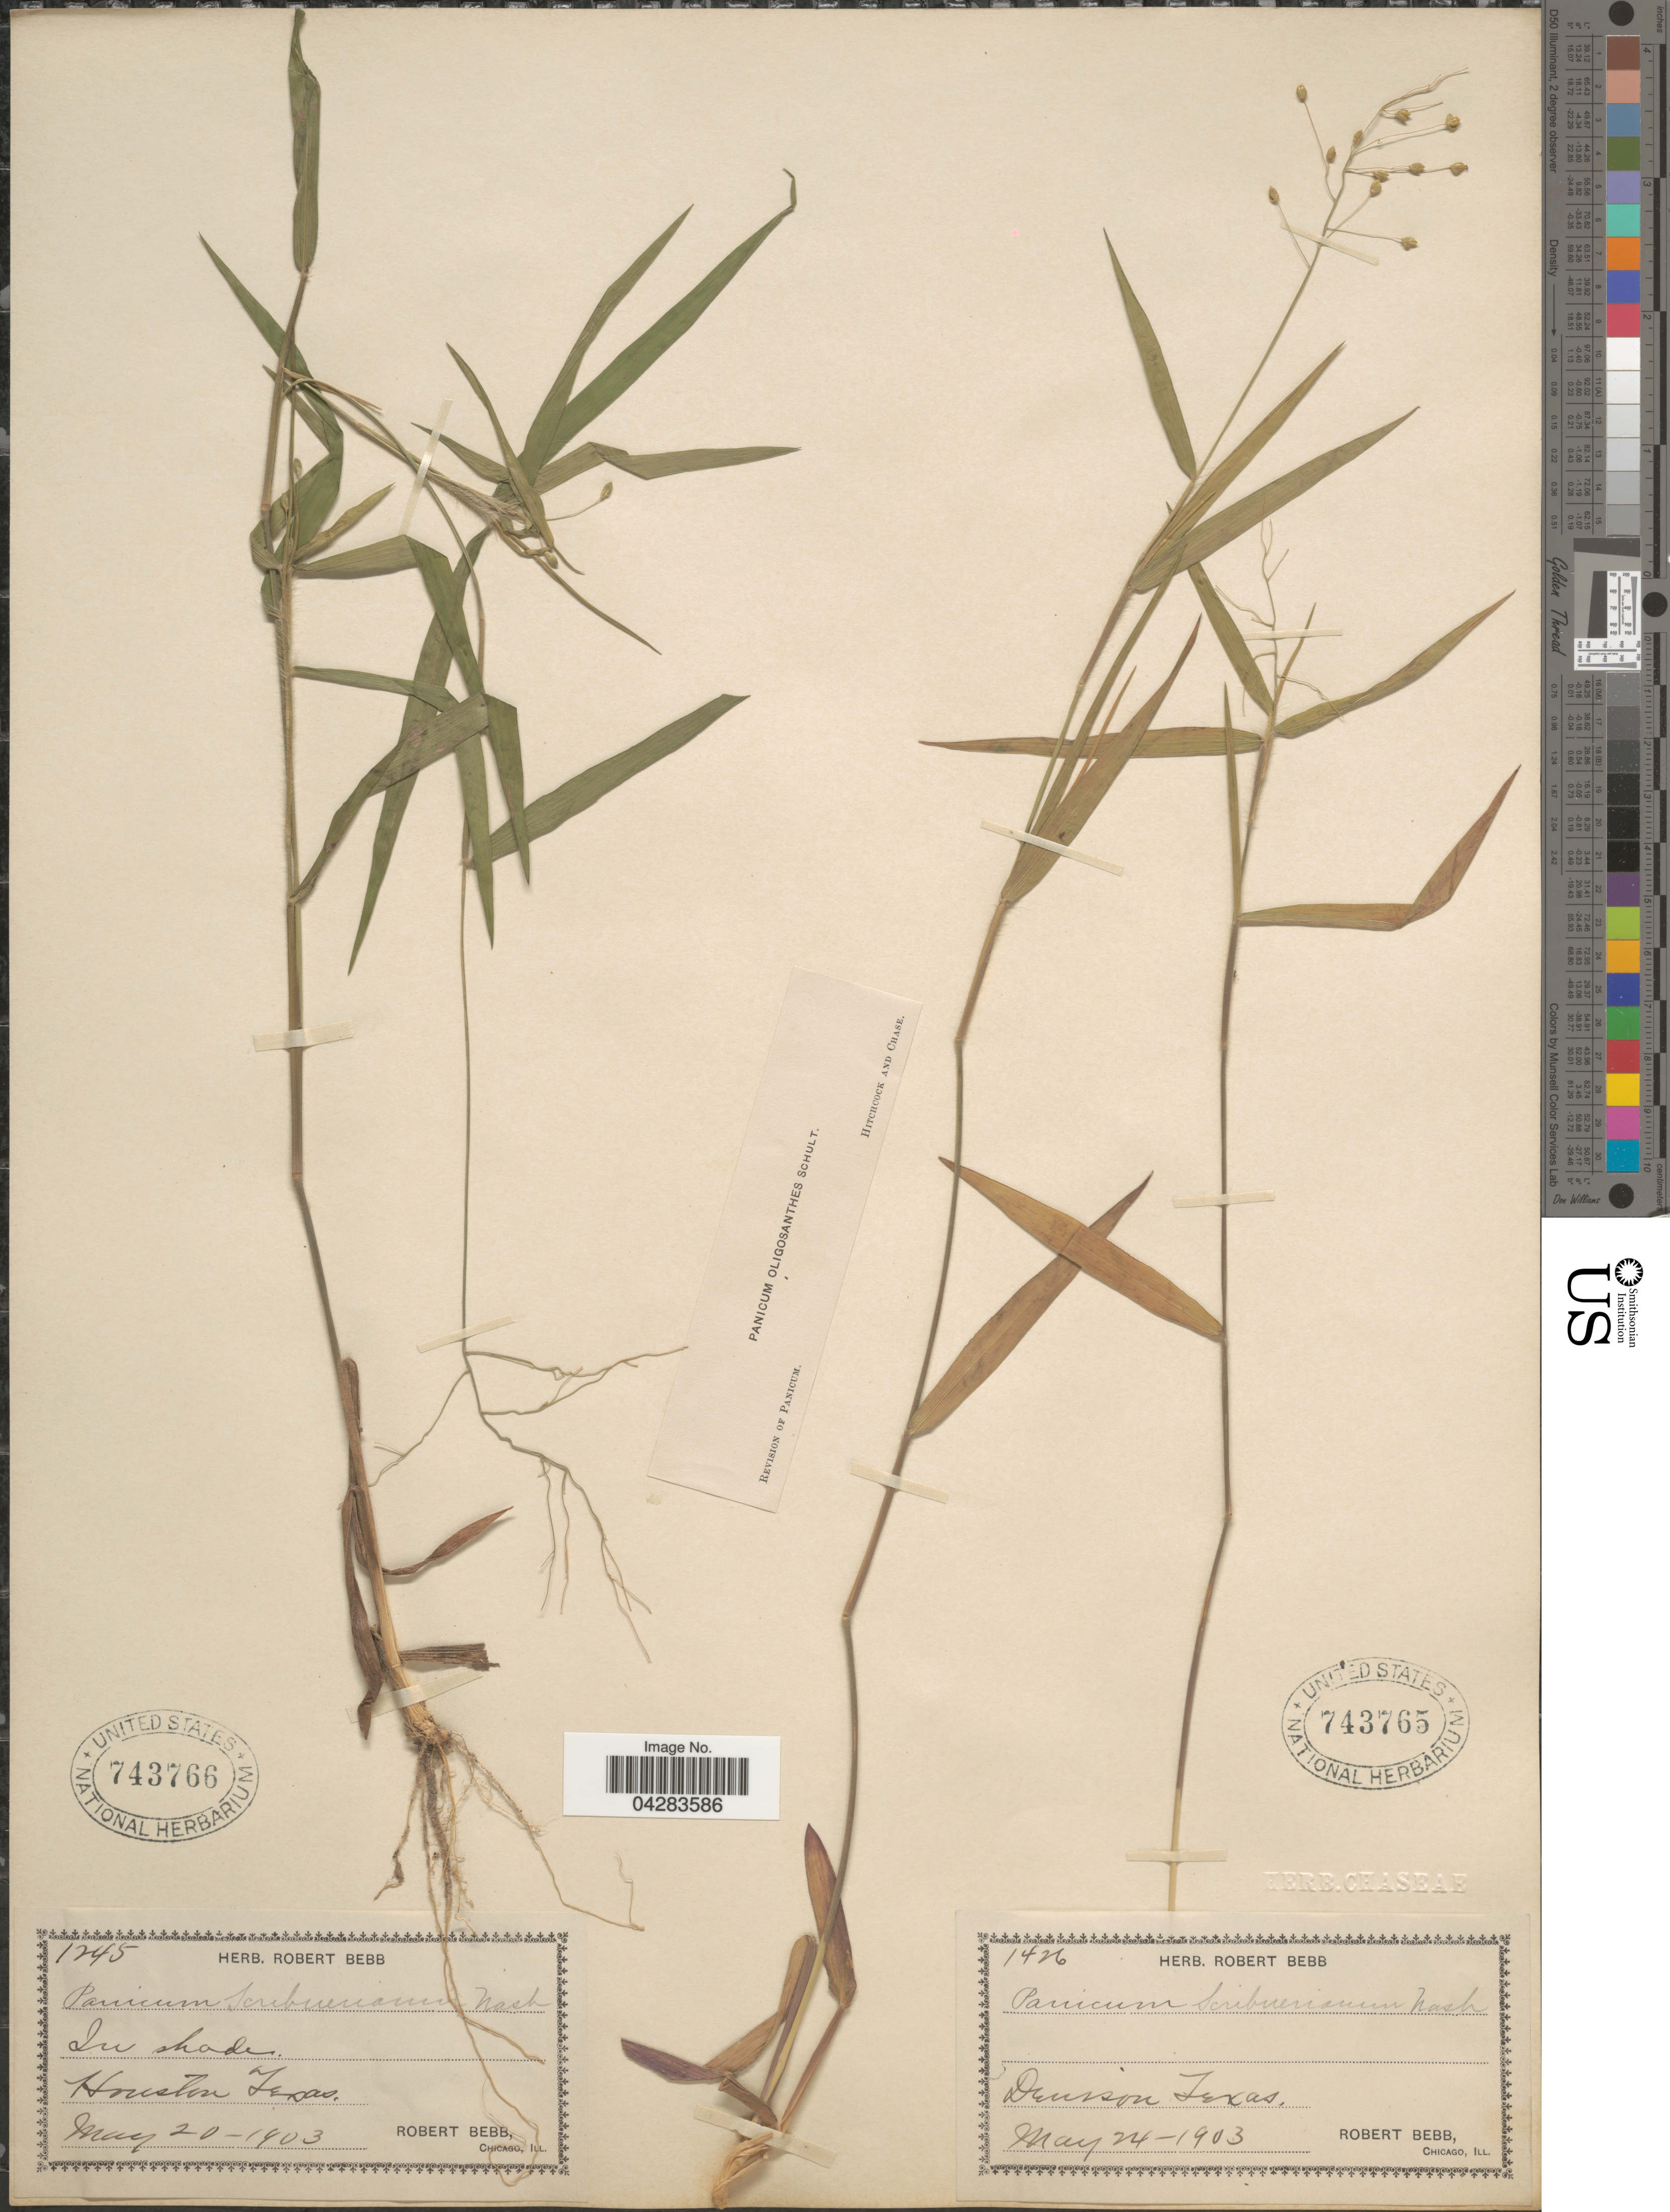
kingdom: Plantae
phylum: Tracheophyta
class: Liliopsida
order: Poales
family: Poaceae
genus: Dichanthelium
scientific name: Dichanthelium oligosanthes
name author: (Schult.) Gould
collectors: R. Bebb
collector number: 1245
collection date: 1903-05-20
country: United States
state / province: Texas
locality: Houston.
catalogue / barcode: US 743766